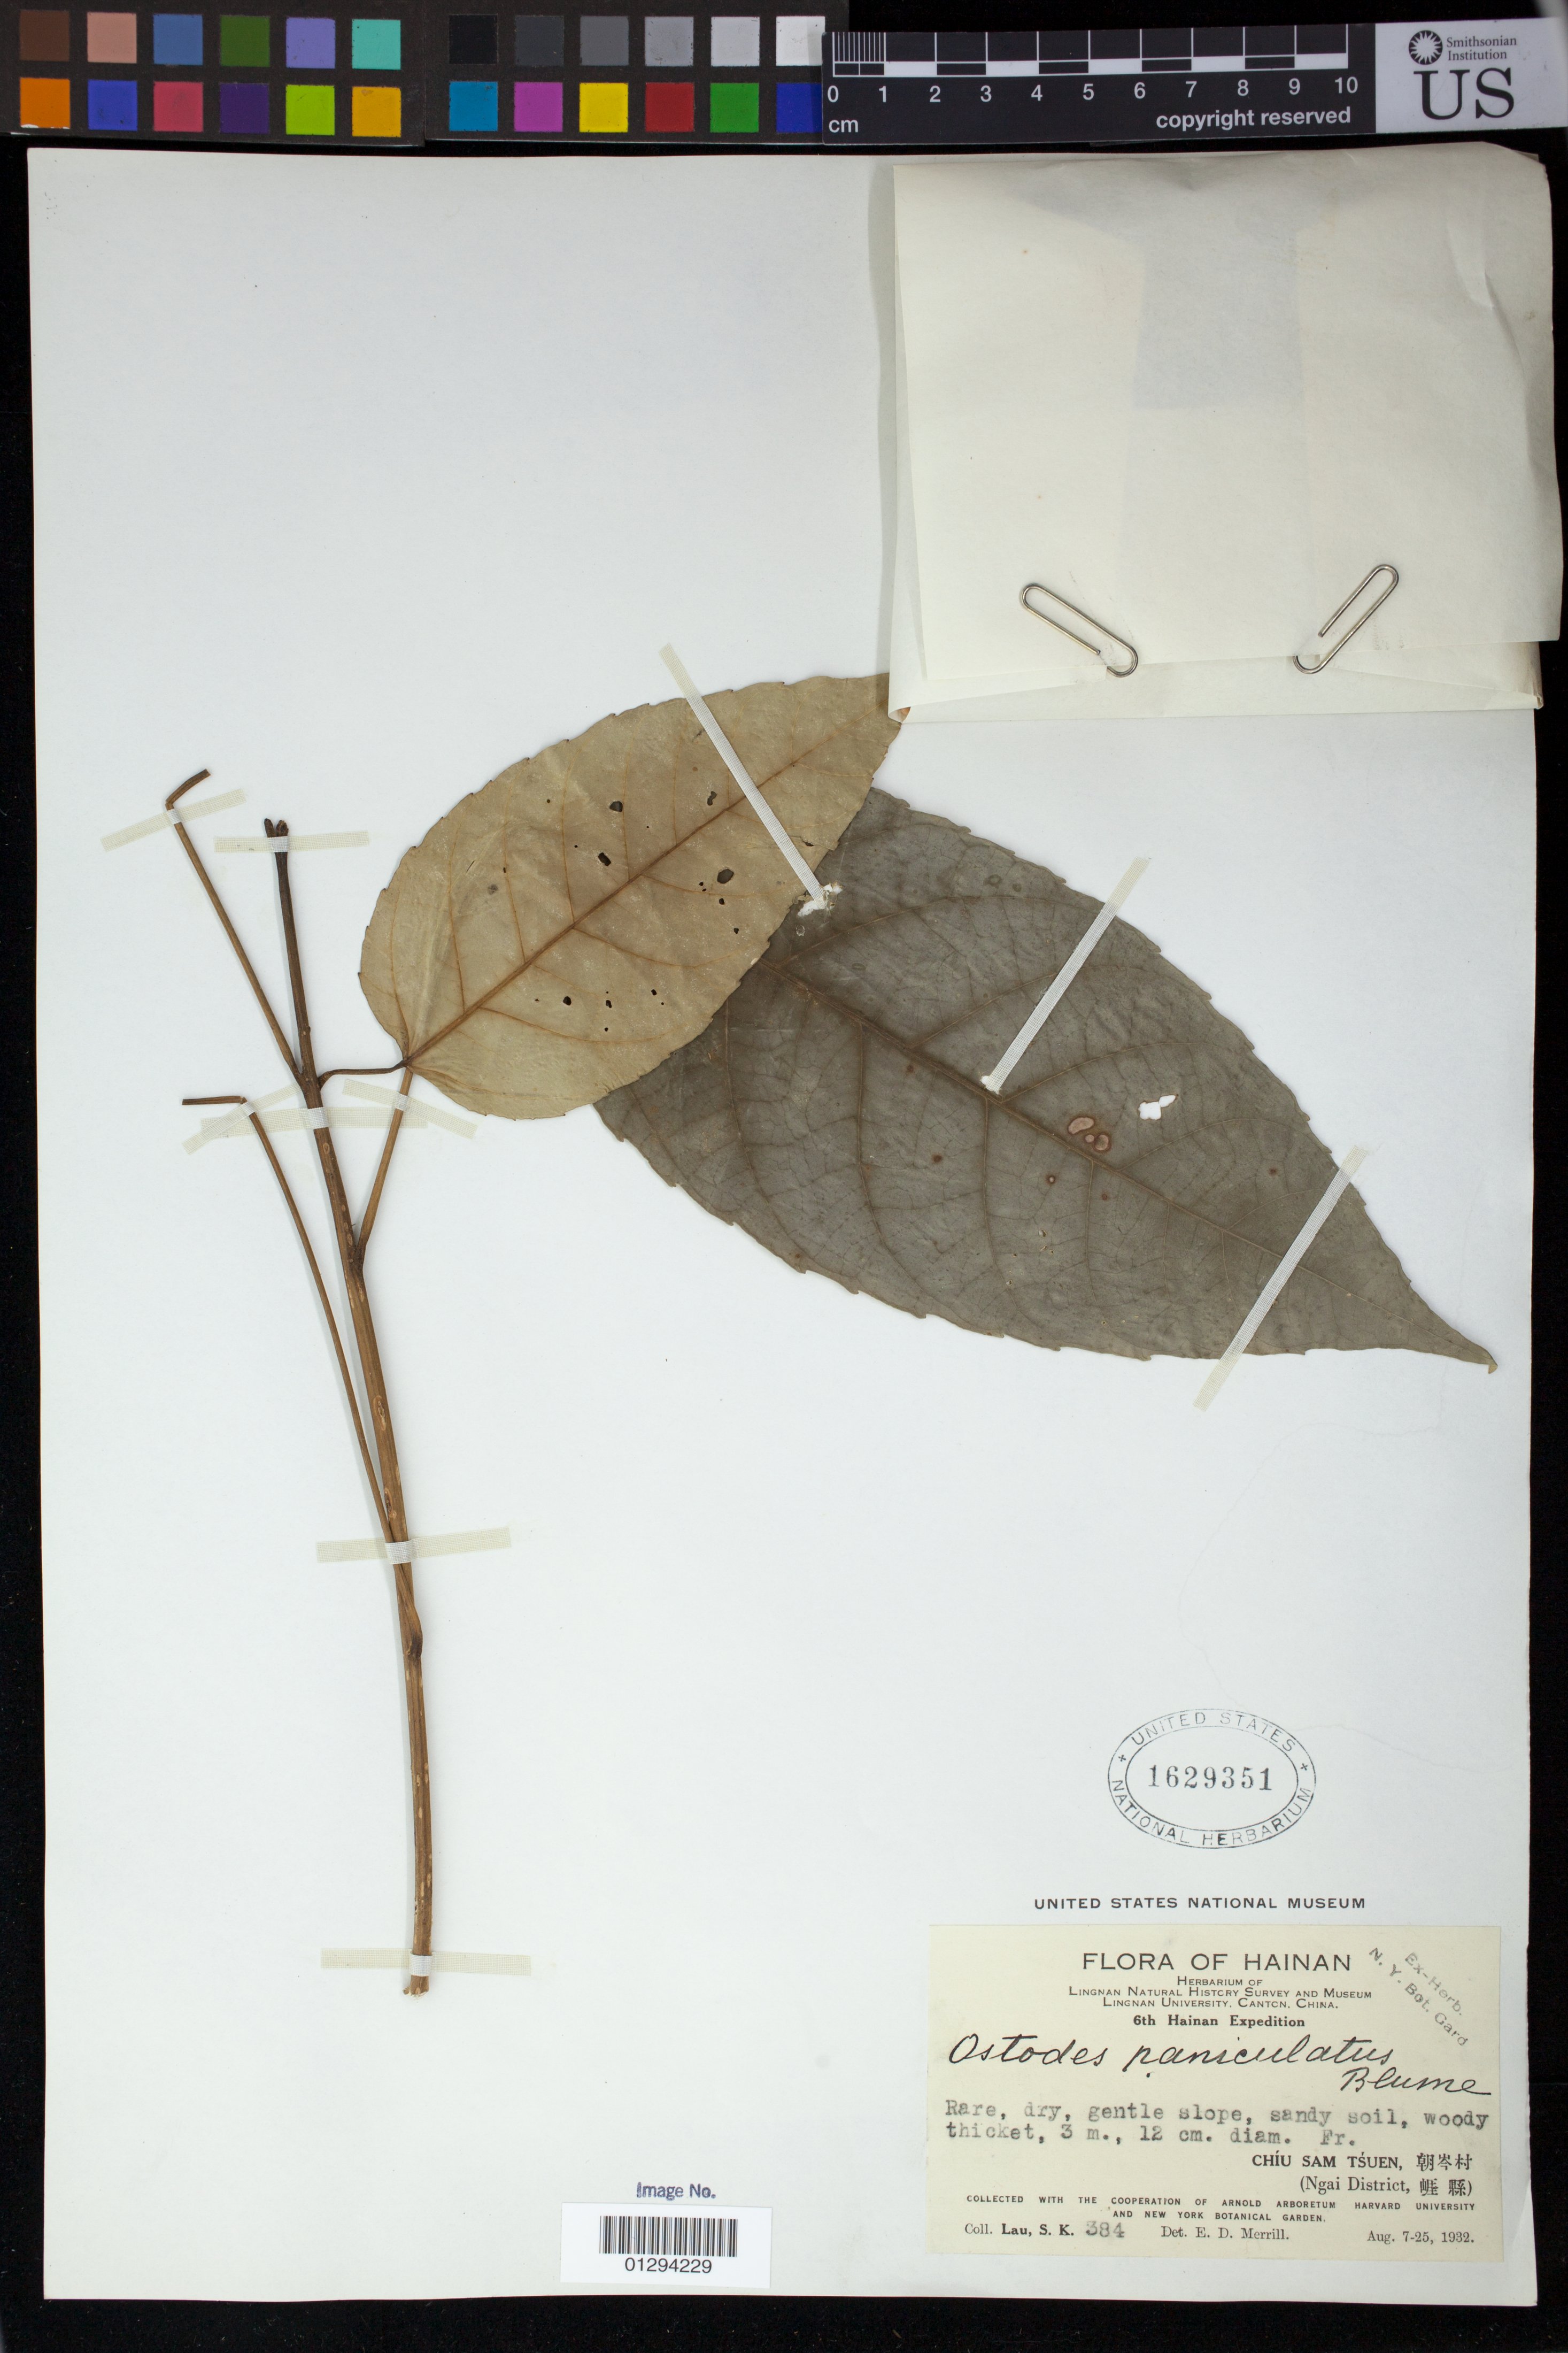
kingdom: Plantae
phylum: Tracheophyta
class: Magnoliopsida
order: Malpighiales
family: Euphorbiaceae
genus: Ostodes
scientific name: Ostodes paniculata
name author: Blume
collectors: S. K. Lau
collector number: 384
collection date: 1932-08-07/1932-08-25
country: China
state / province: Hainan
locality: Chiu Sam Tsuen (Ngai District)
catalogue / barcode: US 1629351